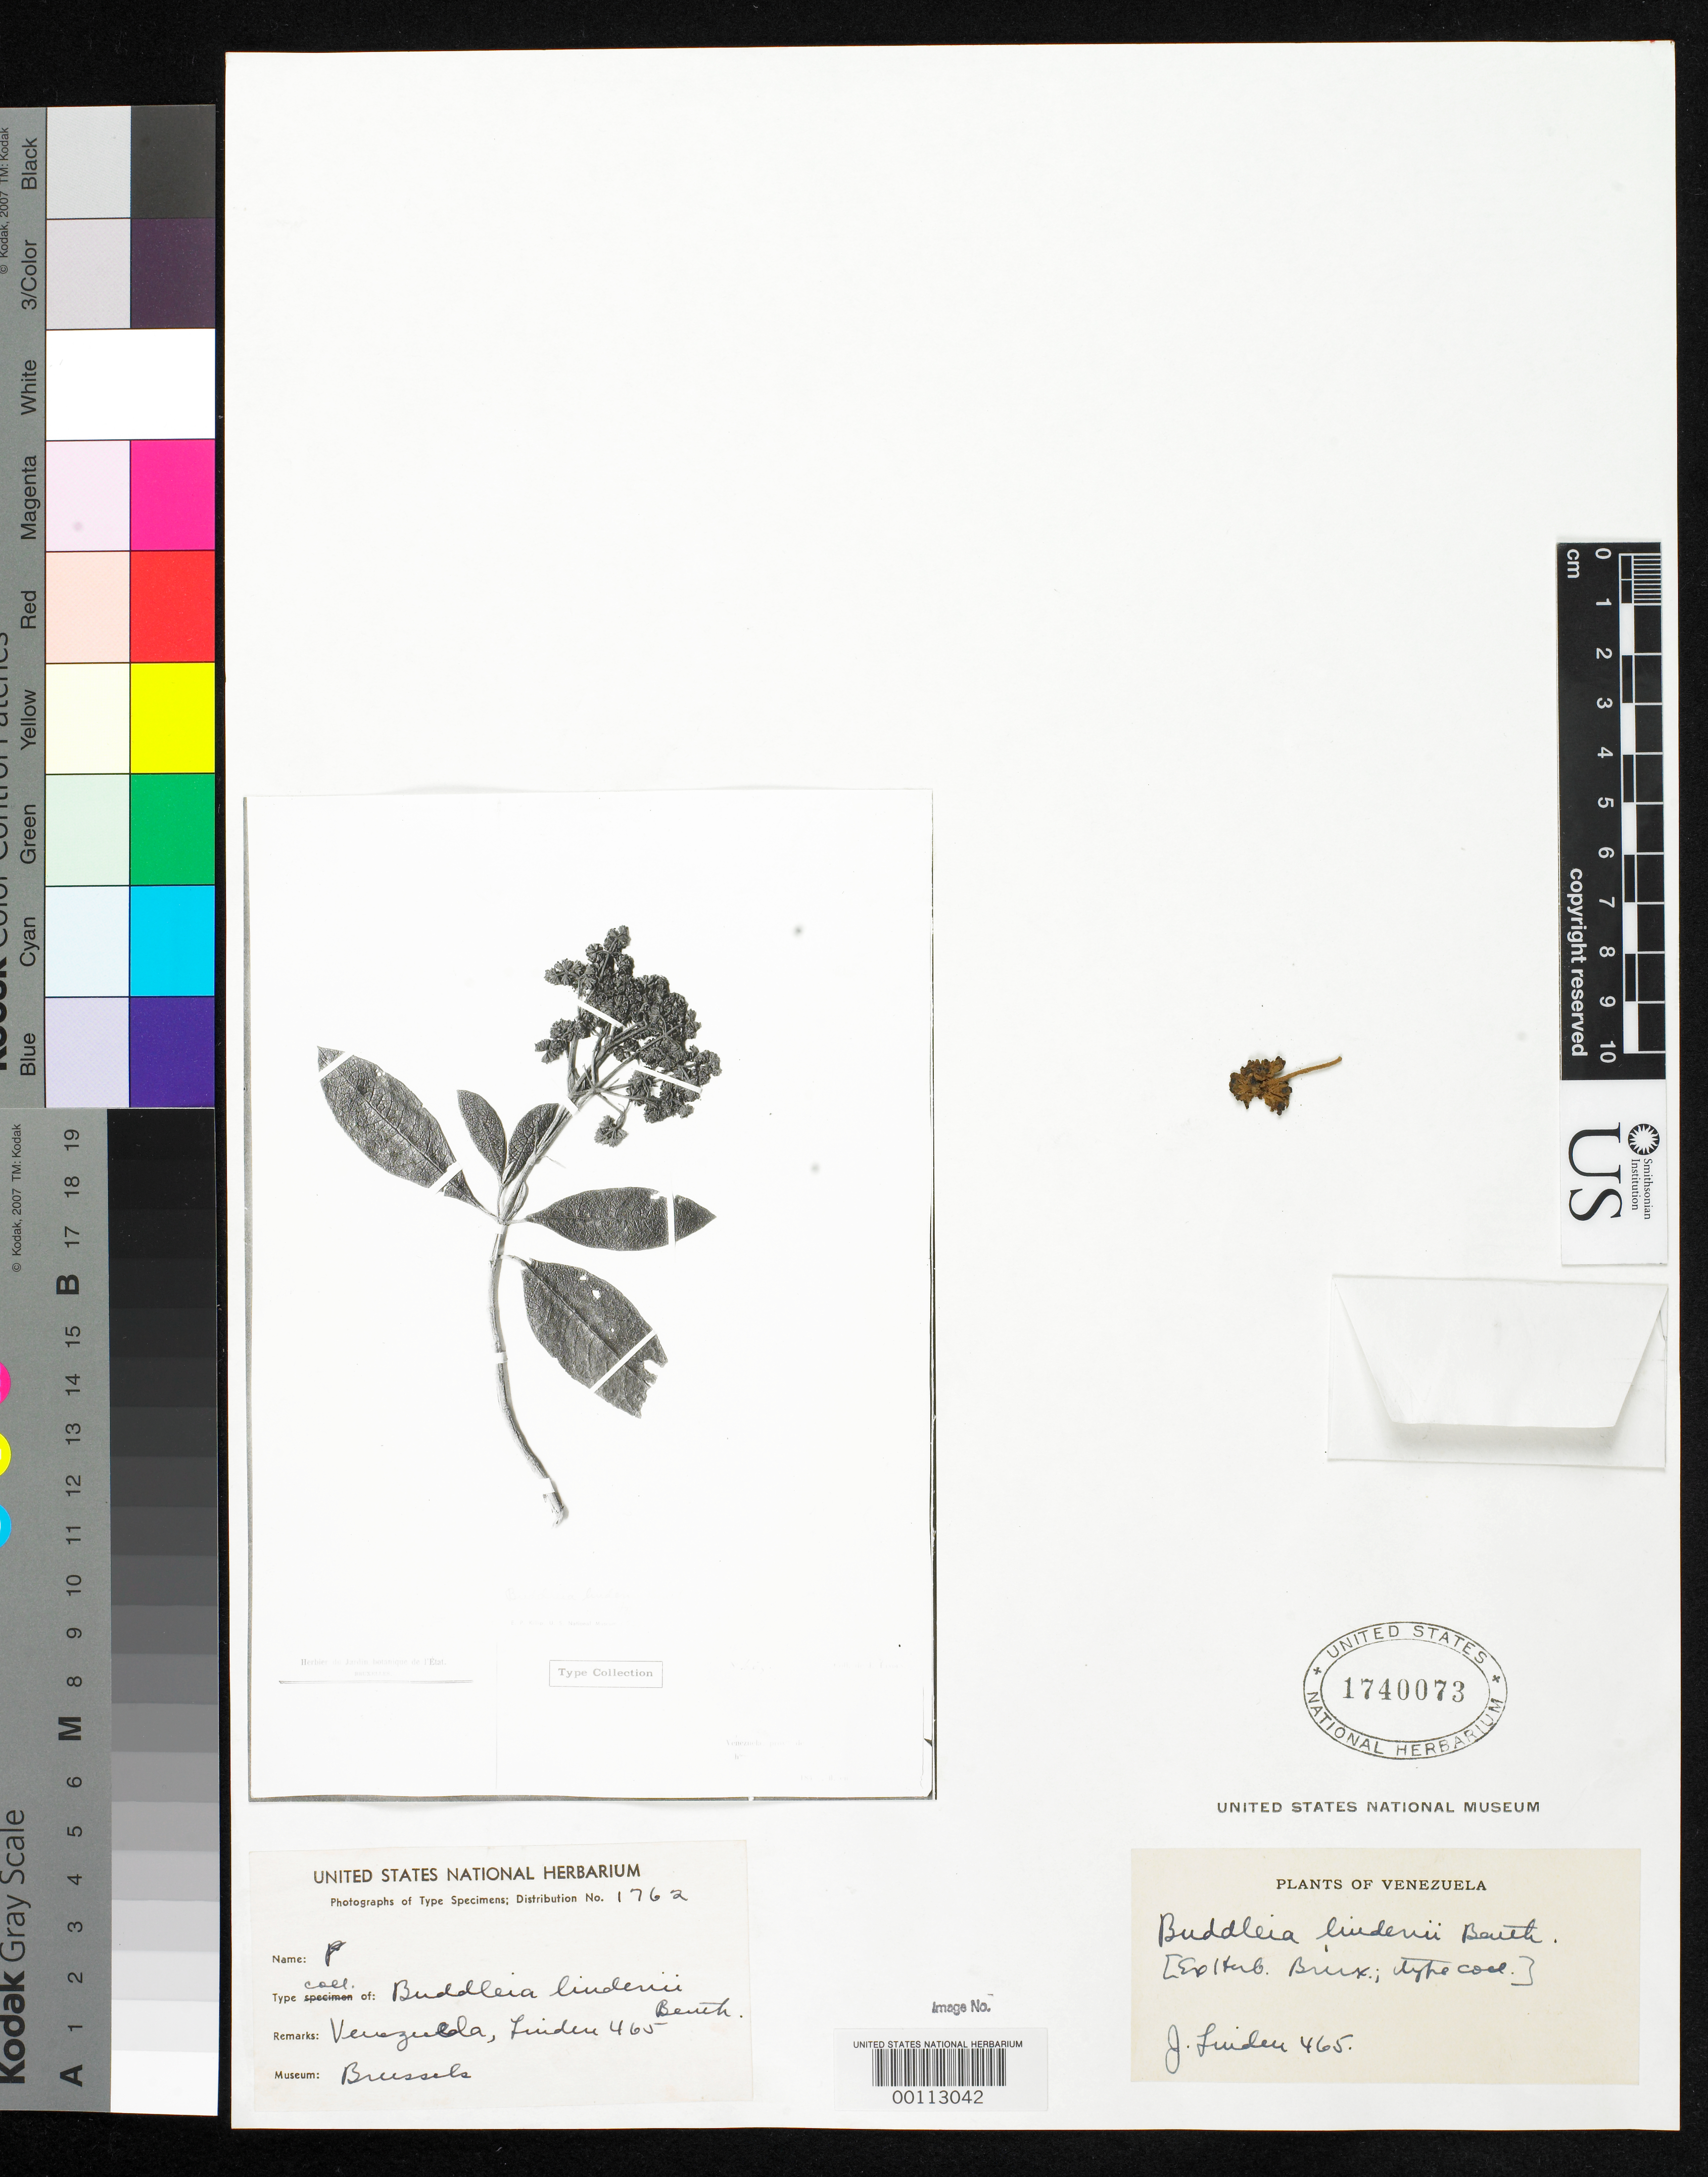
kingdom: Plantae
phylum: Tracheophyta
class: Magnoliopsida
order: Lamiales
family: Scrophulariaceae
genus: Buddleja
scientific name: Buddleja lindenii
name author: Benth. in DC.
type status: Type Fragment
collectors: J. Linden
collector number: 465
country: Venezuela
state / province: Mérida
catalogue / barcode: US 1740073